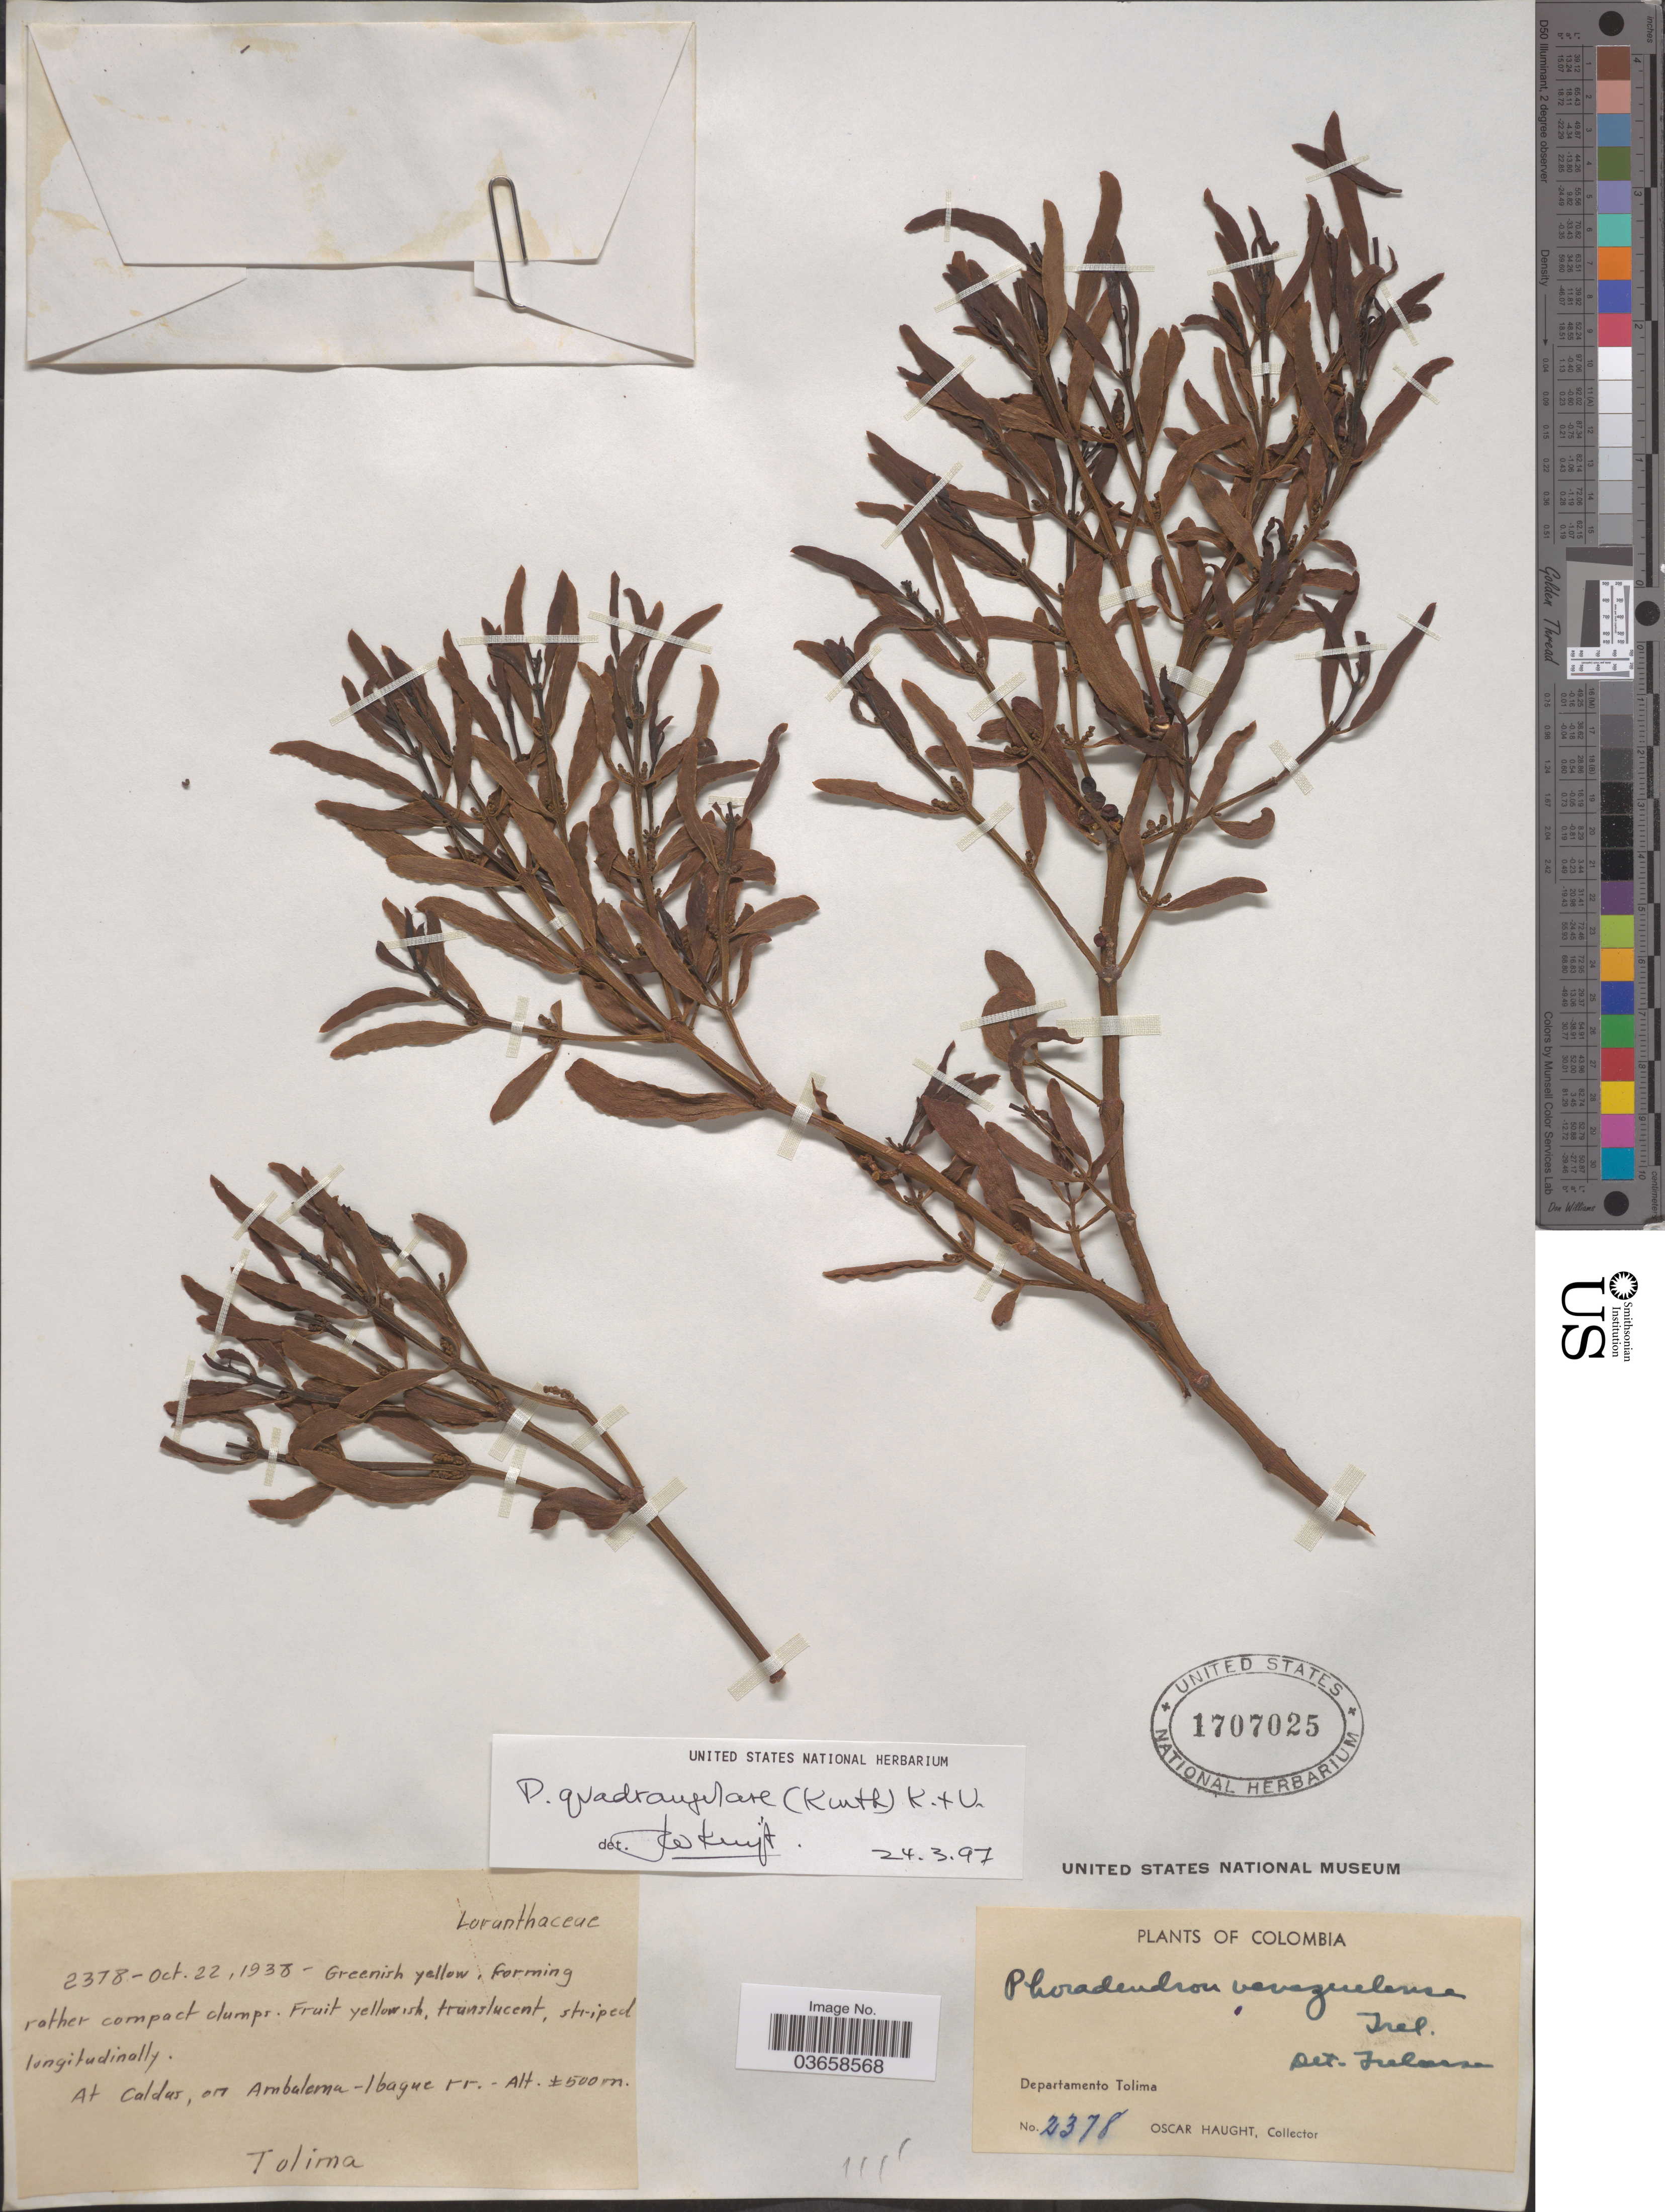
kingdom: Plantae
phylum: Tracheophyta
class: Magnoliopsida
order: Santalales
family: Viscaceae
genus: Phoradendron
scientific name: Phoradendron quadrangulare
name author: (Kunth) Griseb.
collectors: O. L. Haught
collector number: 2378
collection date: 1938-10-22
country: Colombia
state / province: Tolima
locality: Departamento Tolima. At Caldas, on Ambalema-Ibaque rr.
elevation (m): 500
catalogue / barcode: US 1707025